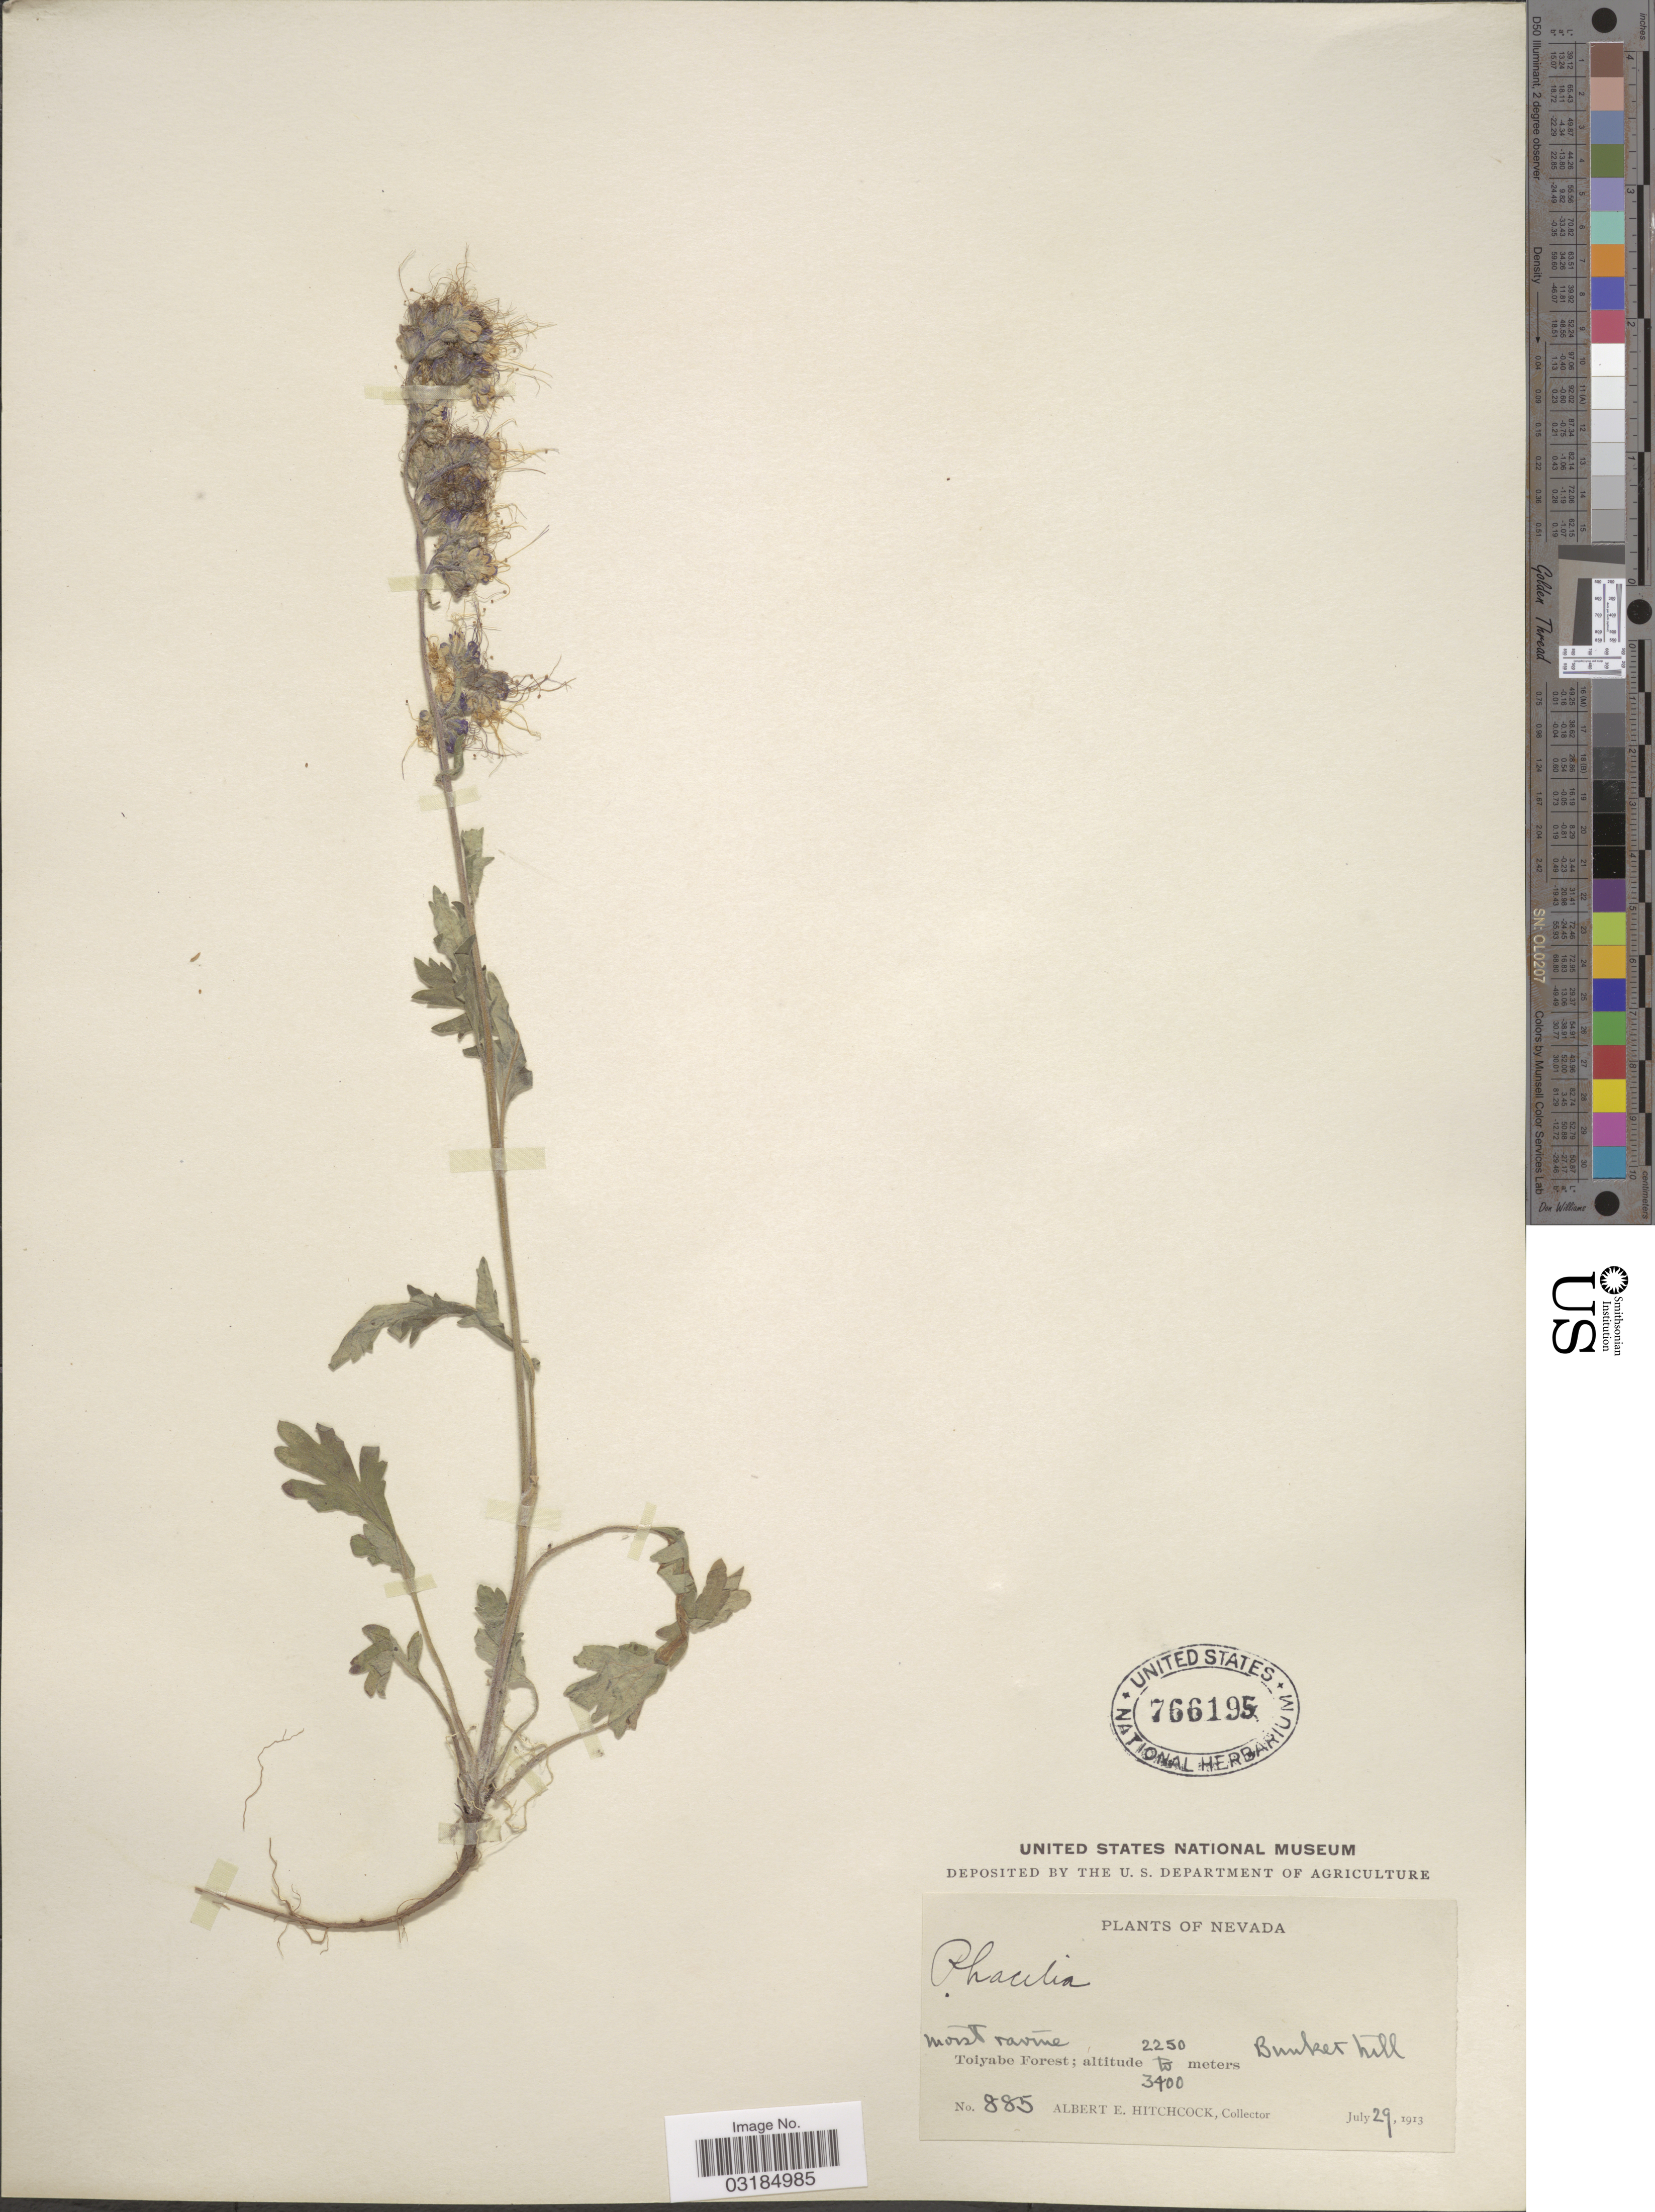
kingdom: Plantae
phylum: Tracheophyta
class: Magnoliopsida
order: Boraginales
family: Hydrophyllaceae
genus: Phacelia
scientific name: Phacelia ciliosa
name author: Rydb.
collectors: A. Hitchcock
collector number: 885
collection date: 1913-07-29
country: United States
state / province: Nevada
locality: Toiyabe Forest. Bunker hill.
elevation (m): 2250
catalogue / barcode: US 766195